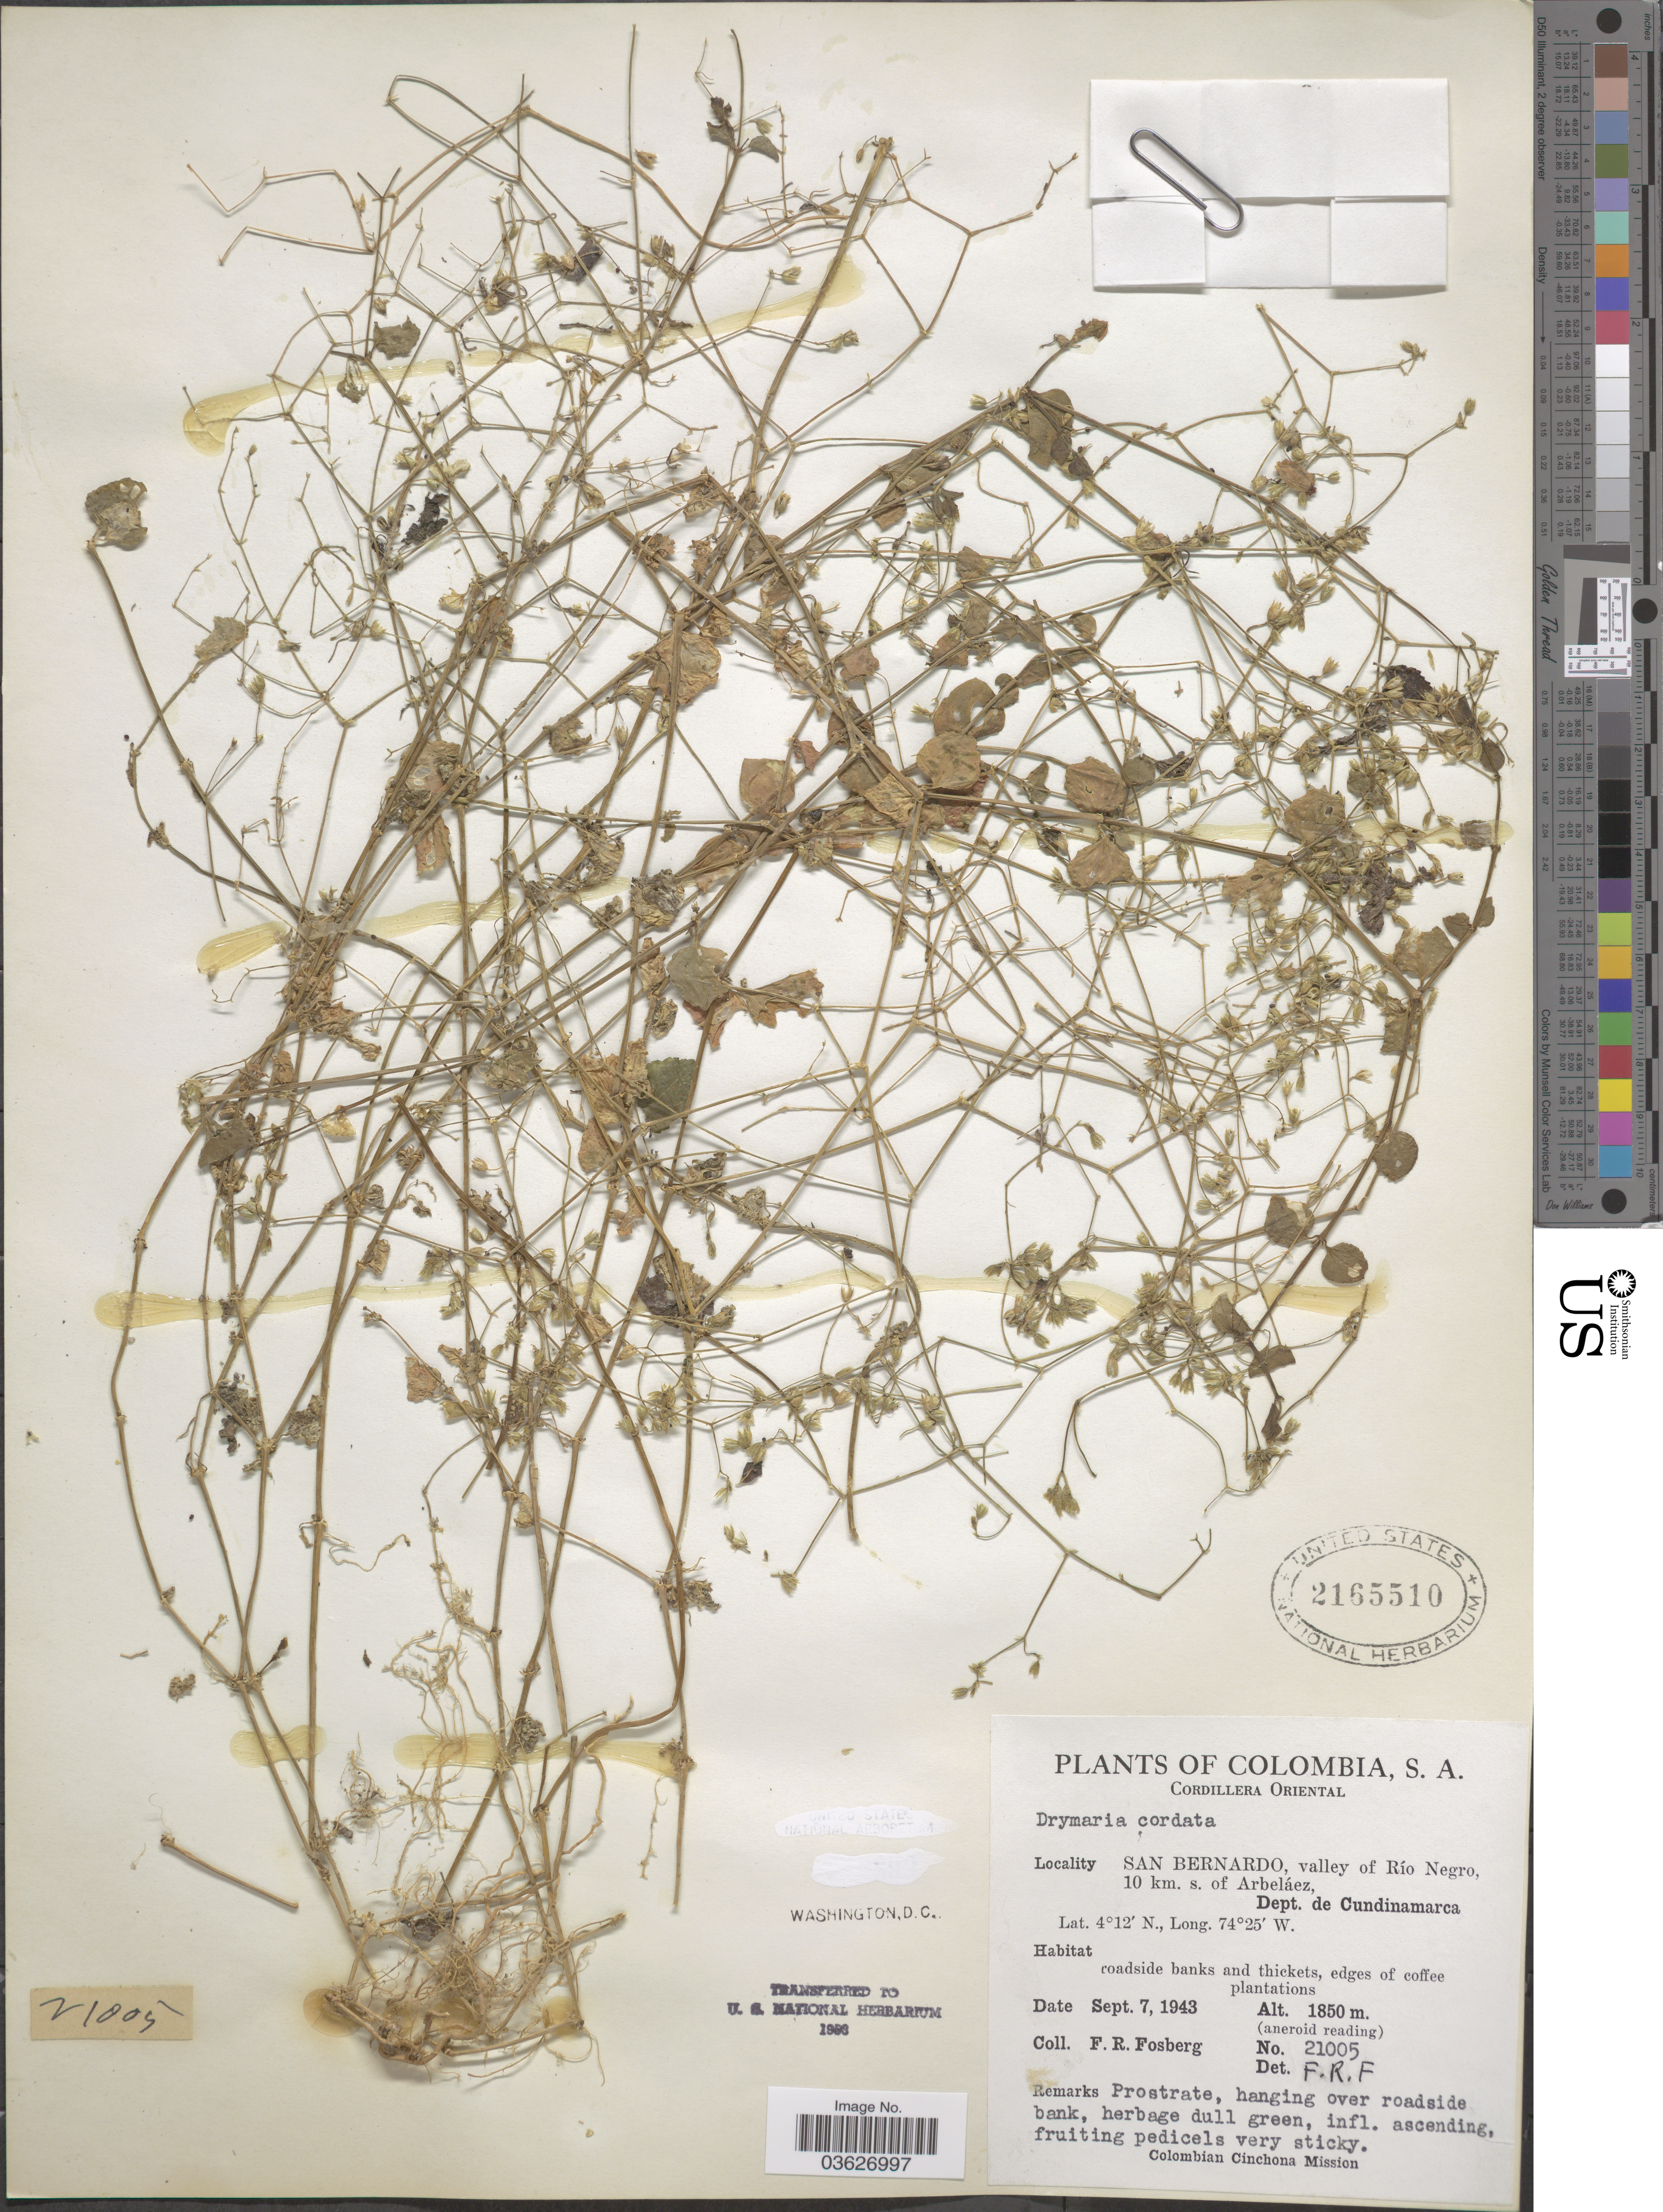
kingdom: Plantae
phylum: Tracheophyta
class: Magnoliopsida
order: Caryophyllales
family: Caryophyllaceae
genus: Drymaria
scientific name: Drymaria cordata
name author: (L.) Willd. ex Schult.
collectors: F. R. Fosberg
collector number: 21005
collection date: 1943-09-07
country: Colombia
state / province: Cundinamarca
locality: Cordillera Oriental. San Bernardo, valley of Río Negro, 10 km. s. of Arbeláez, Dept. de Cundinamarca.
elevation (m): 1850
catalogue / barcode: US 2165510